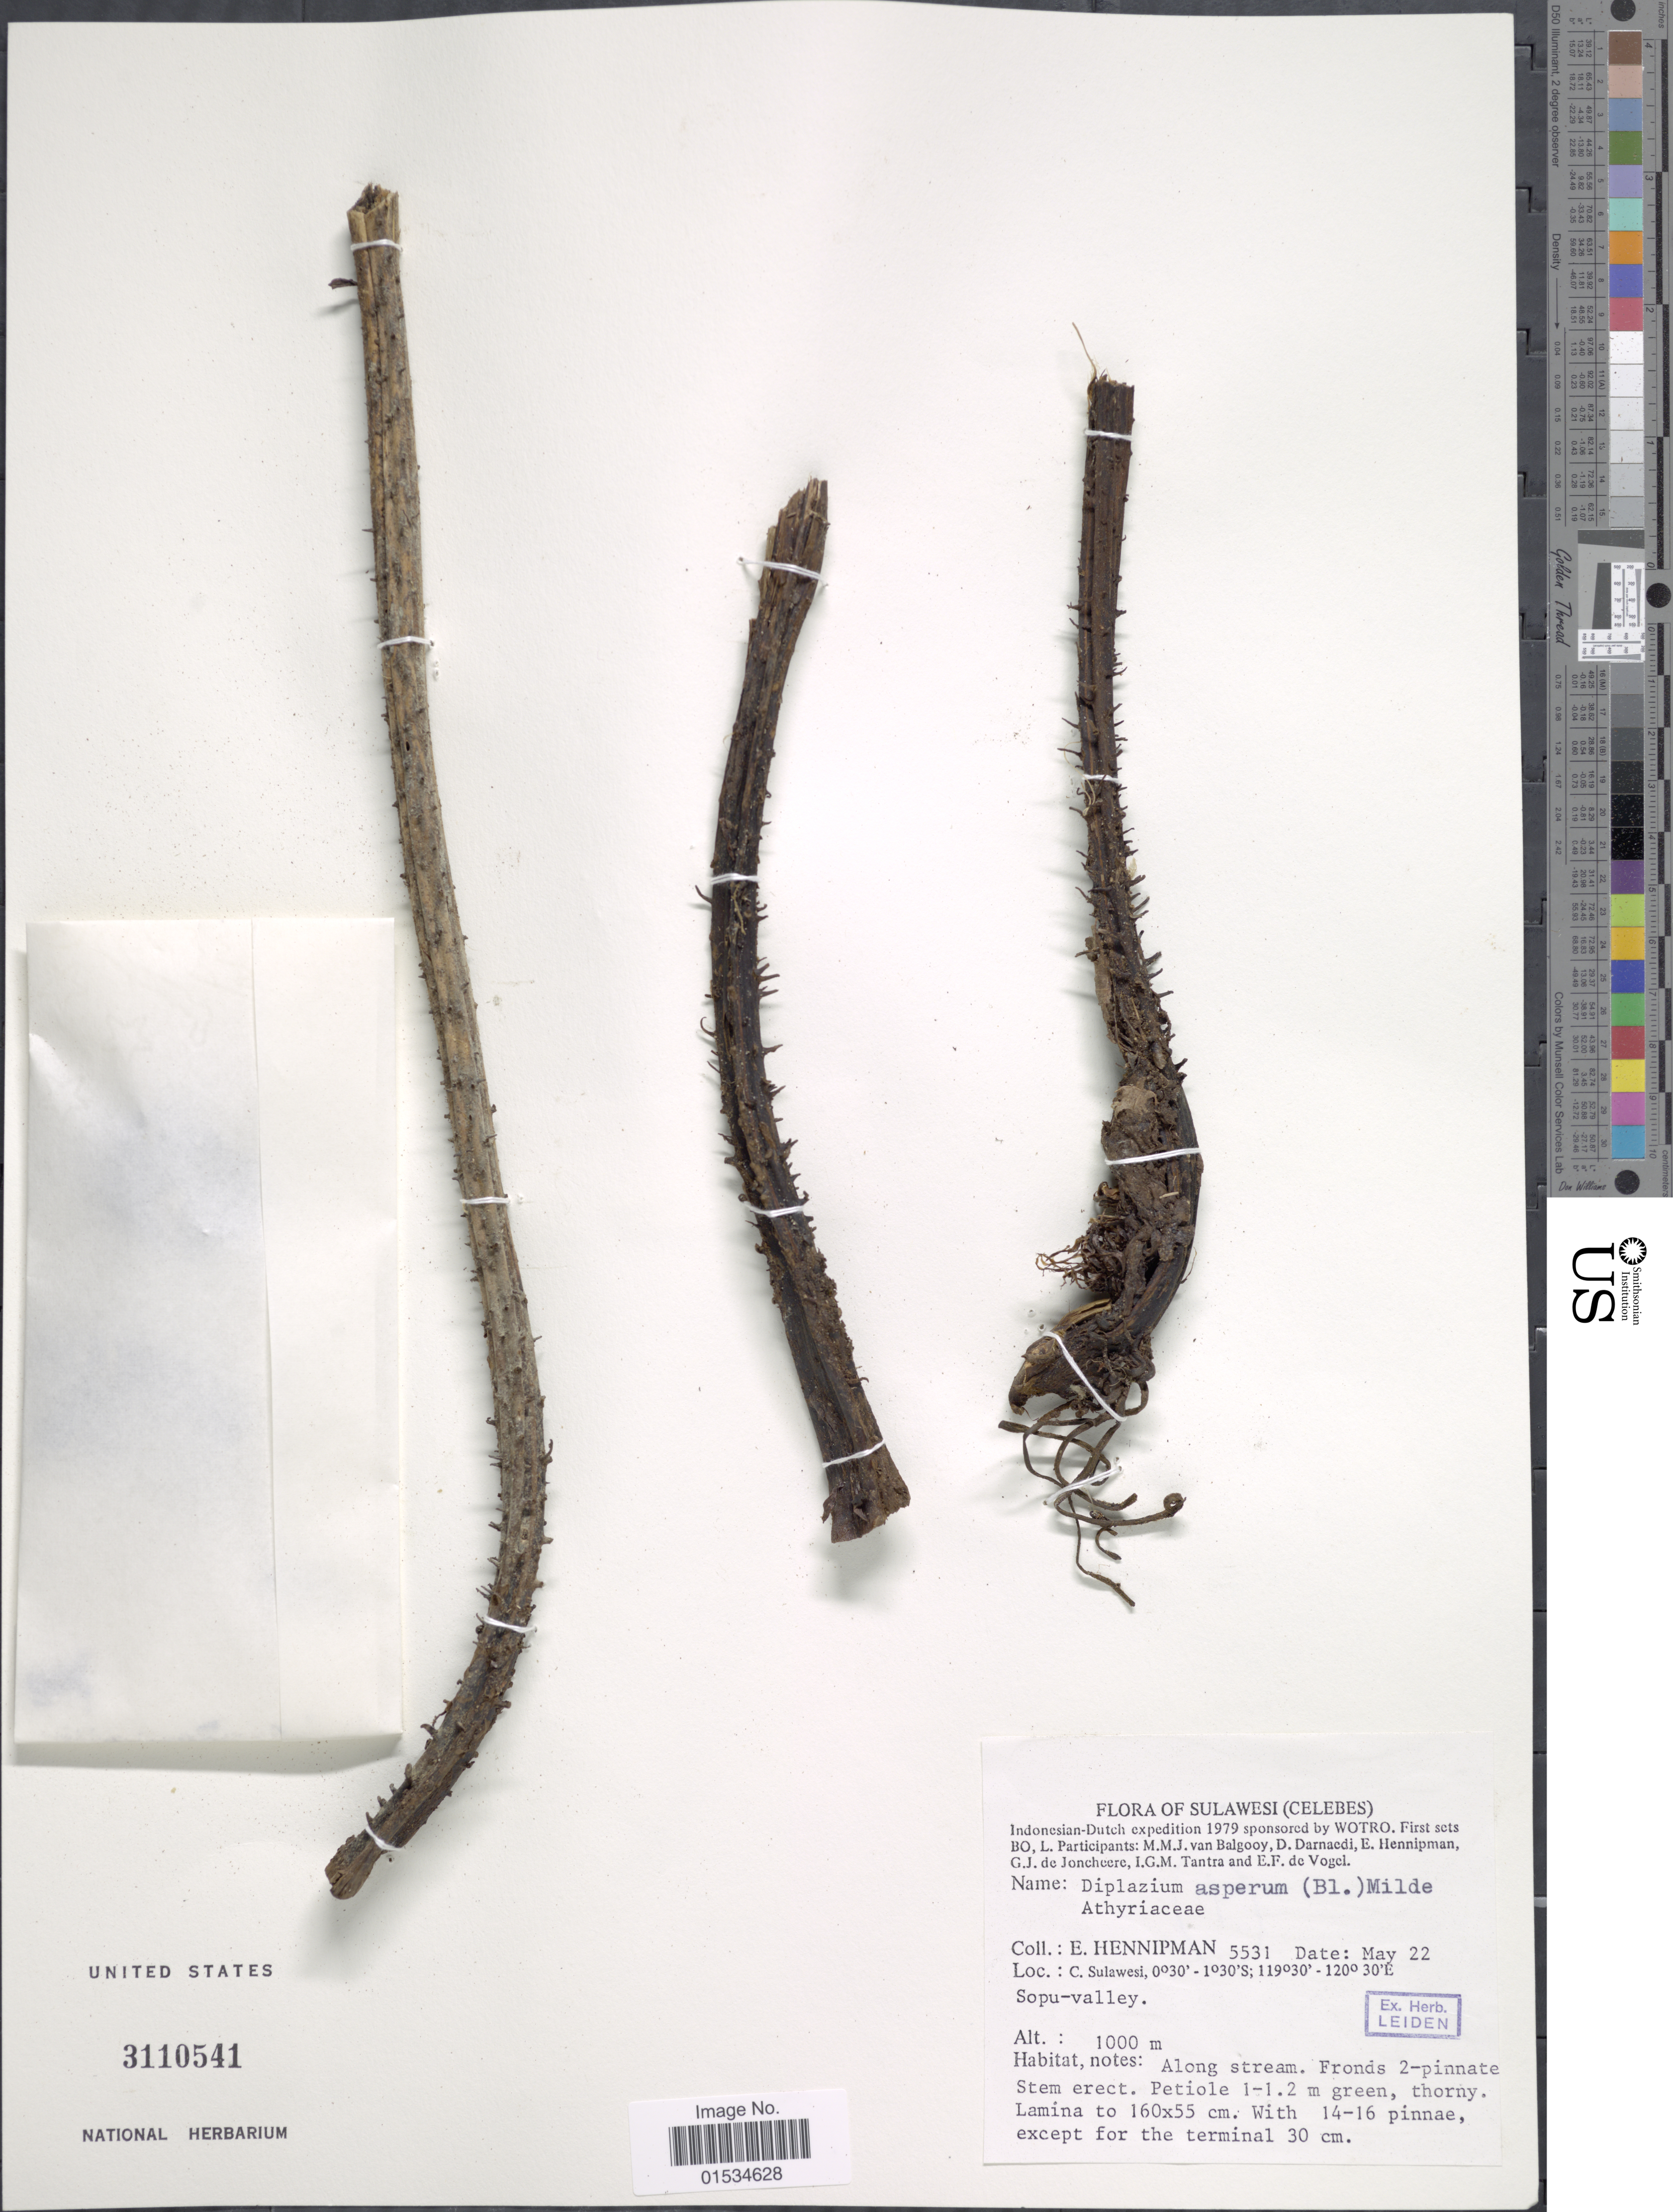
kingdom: Plantae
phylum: Tracheophyta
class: Polypodiopsida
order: Polypodiales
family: Athyriaceae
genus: Diplazium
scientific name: Diplazium asperum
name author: Blume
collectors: E. Hennipman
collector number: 5531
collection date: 1979-05-22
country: Indonesia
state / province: Sulawesi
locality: Celebes, Indonesian-Dutch expedition 1979, C. Sulawesi, Poloka, Sopu-valley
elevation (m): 1000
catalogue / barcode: US 3110541